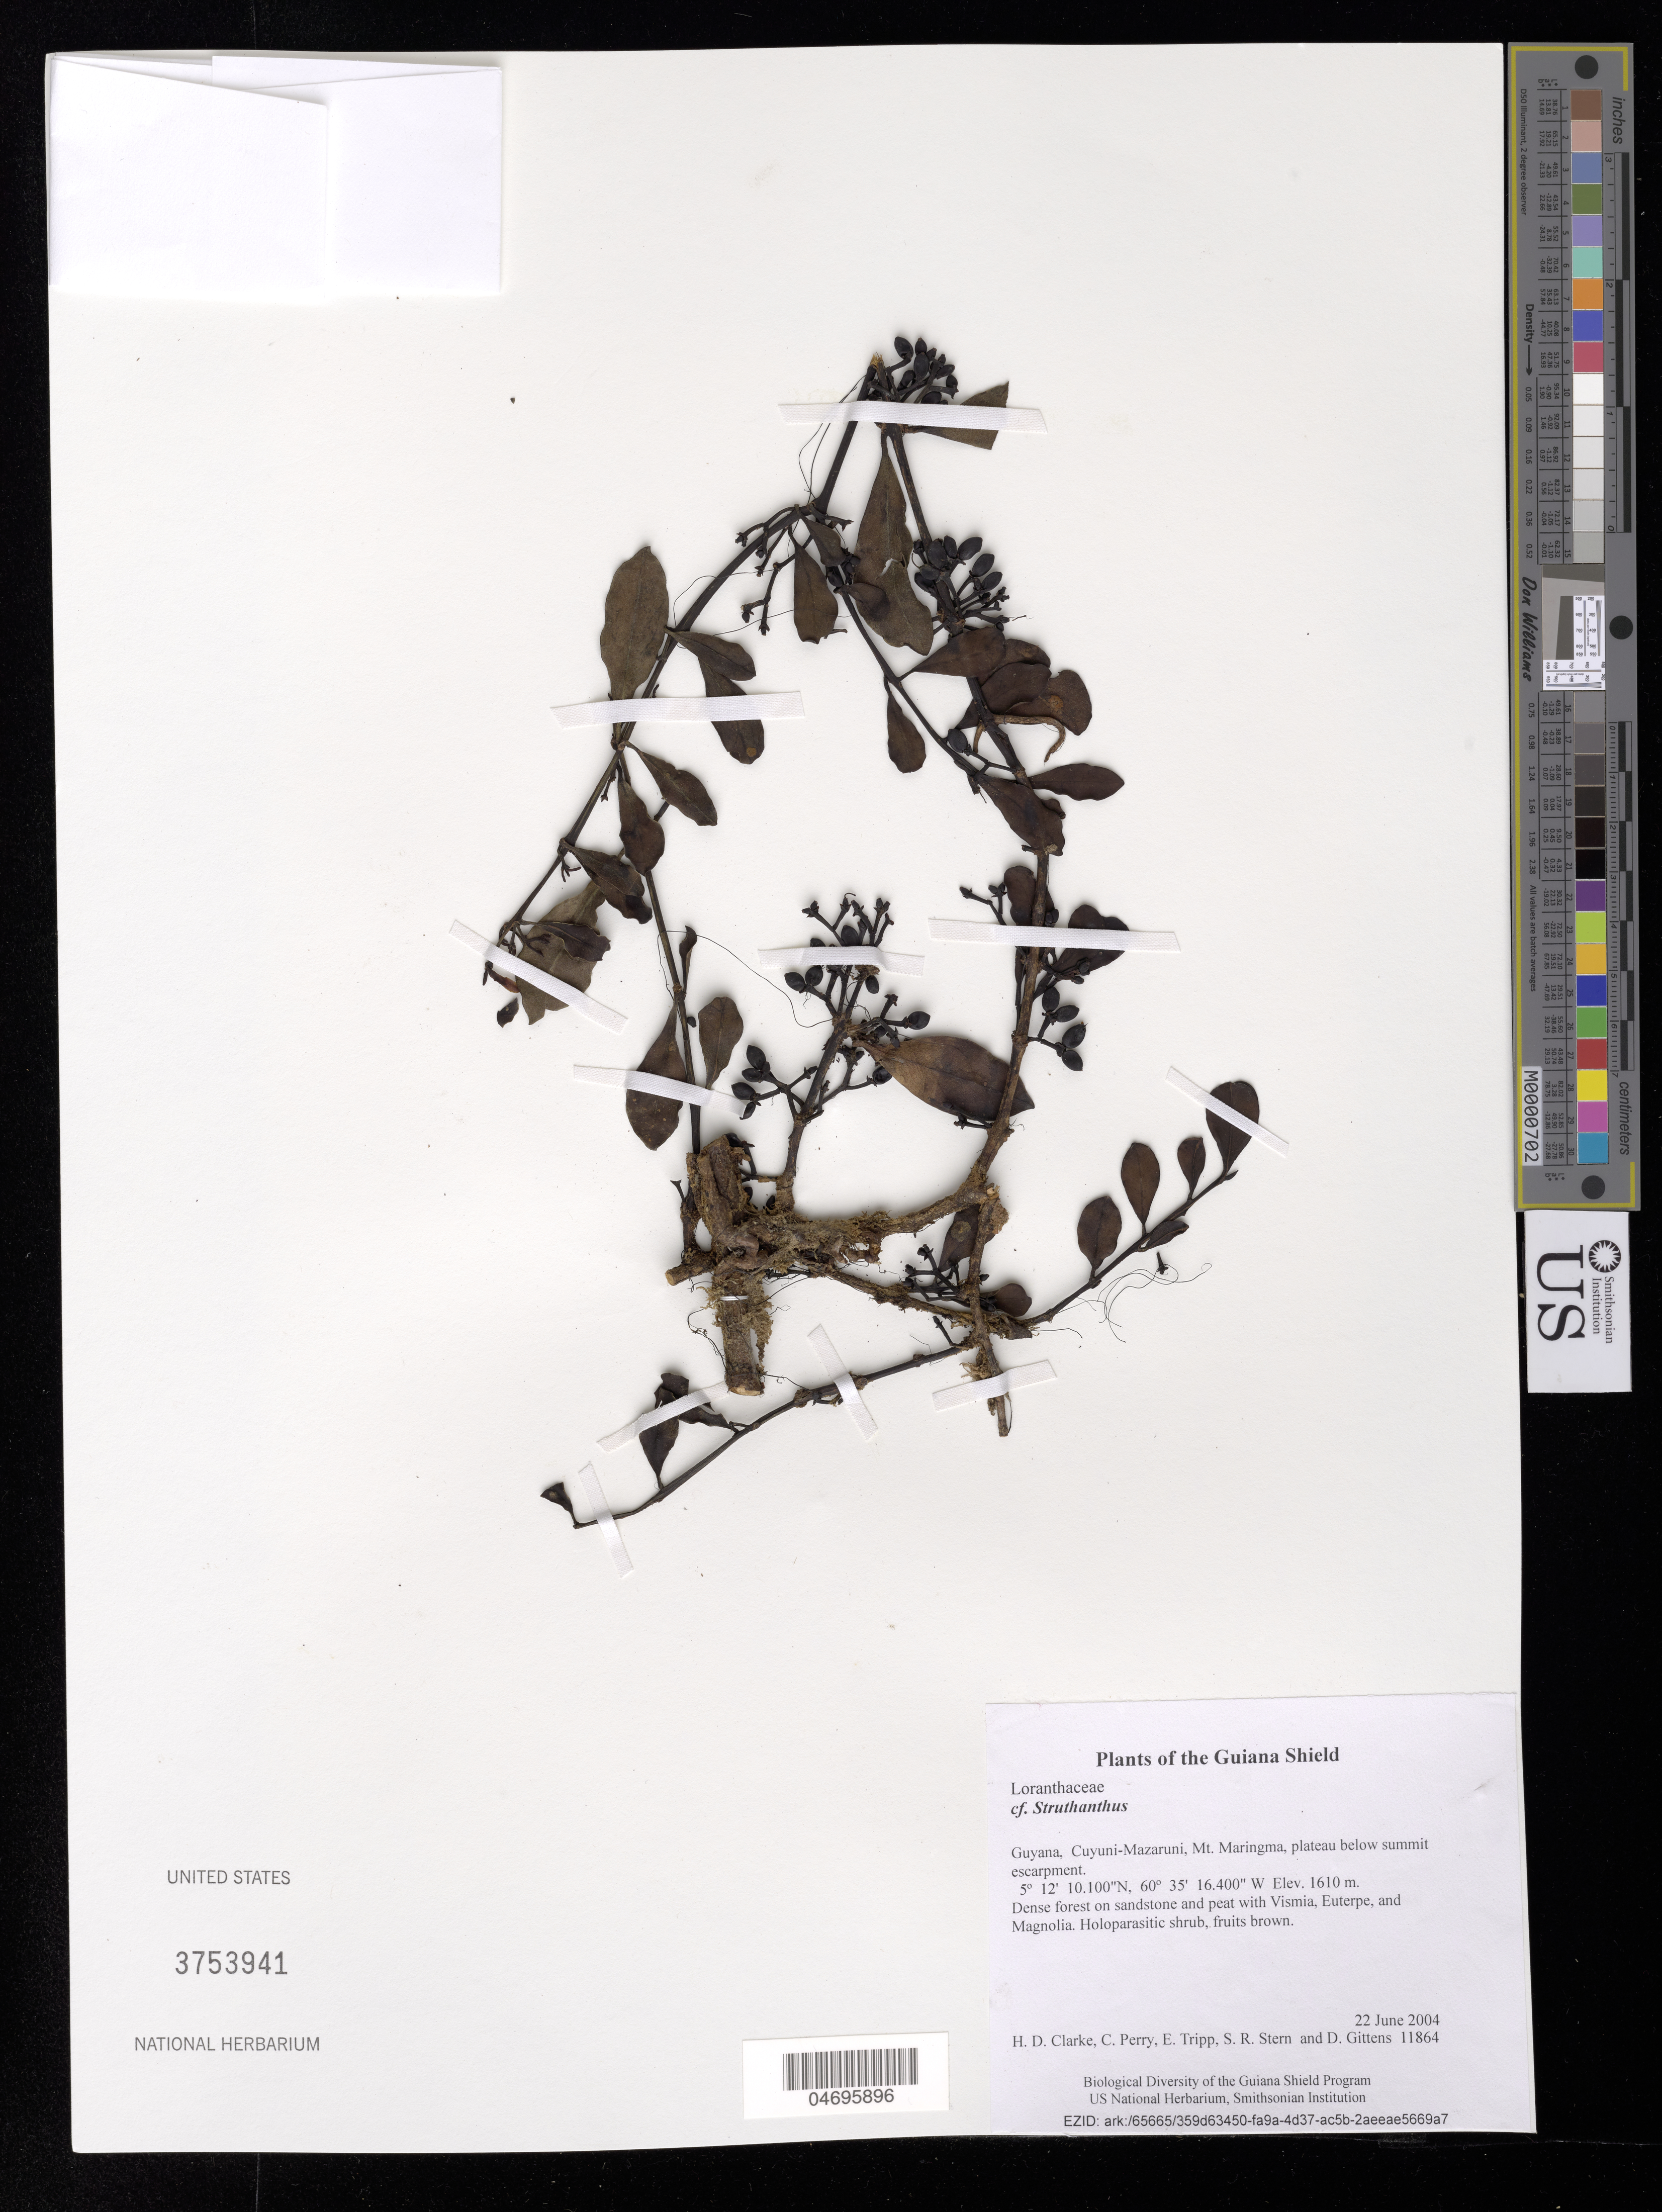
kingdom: Plantae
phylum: Tracheophyta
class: Magnoliopsida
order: Santalales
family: Loranthaceae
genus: Struthanthus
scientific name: Struthanthus sp.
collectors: H. D. Clarke, C. Perry, E. Tripp, S. R. Stern & D. Gittens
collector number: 11864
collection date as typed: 22 June 2004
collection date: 2004-06-22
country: Guyana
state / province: Cuyuni-Mazaruni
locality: Mt. Maringma, plateau below summit escarpment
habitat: Dense forest on sandstone and peat with Vismia, Euterpe, and Magnolia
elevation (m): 1610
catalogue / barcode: US 3753941